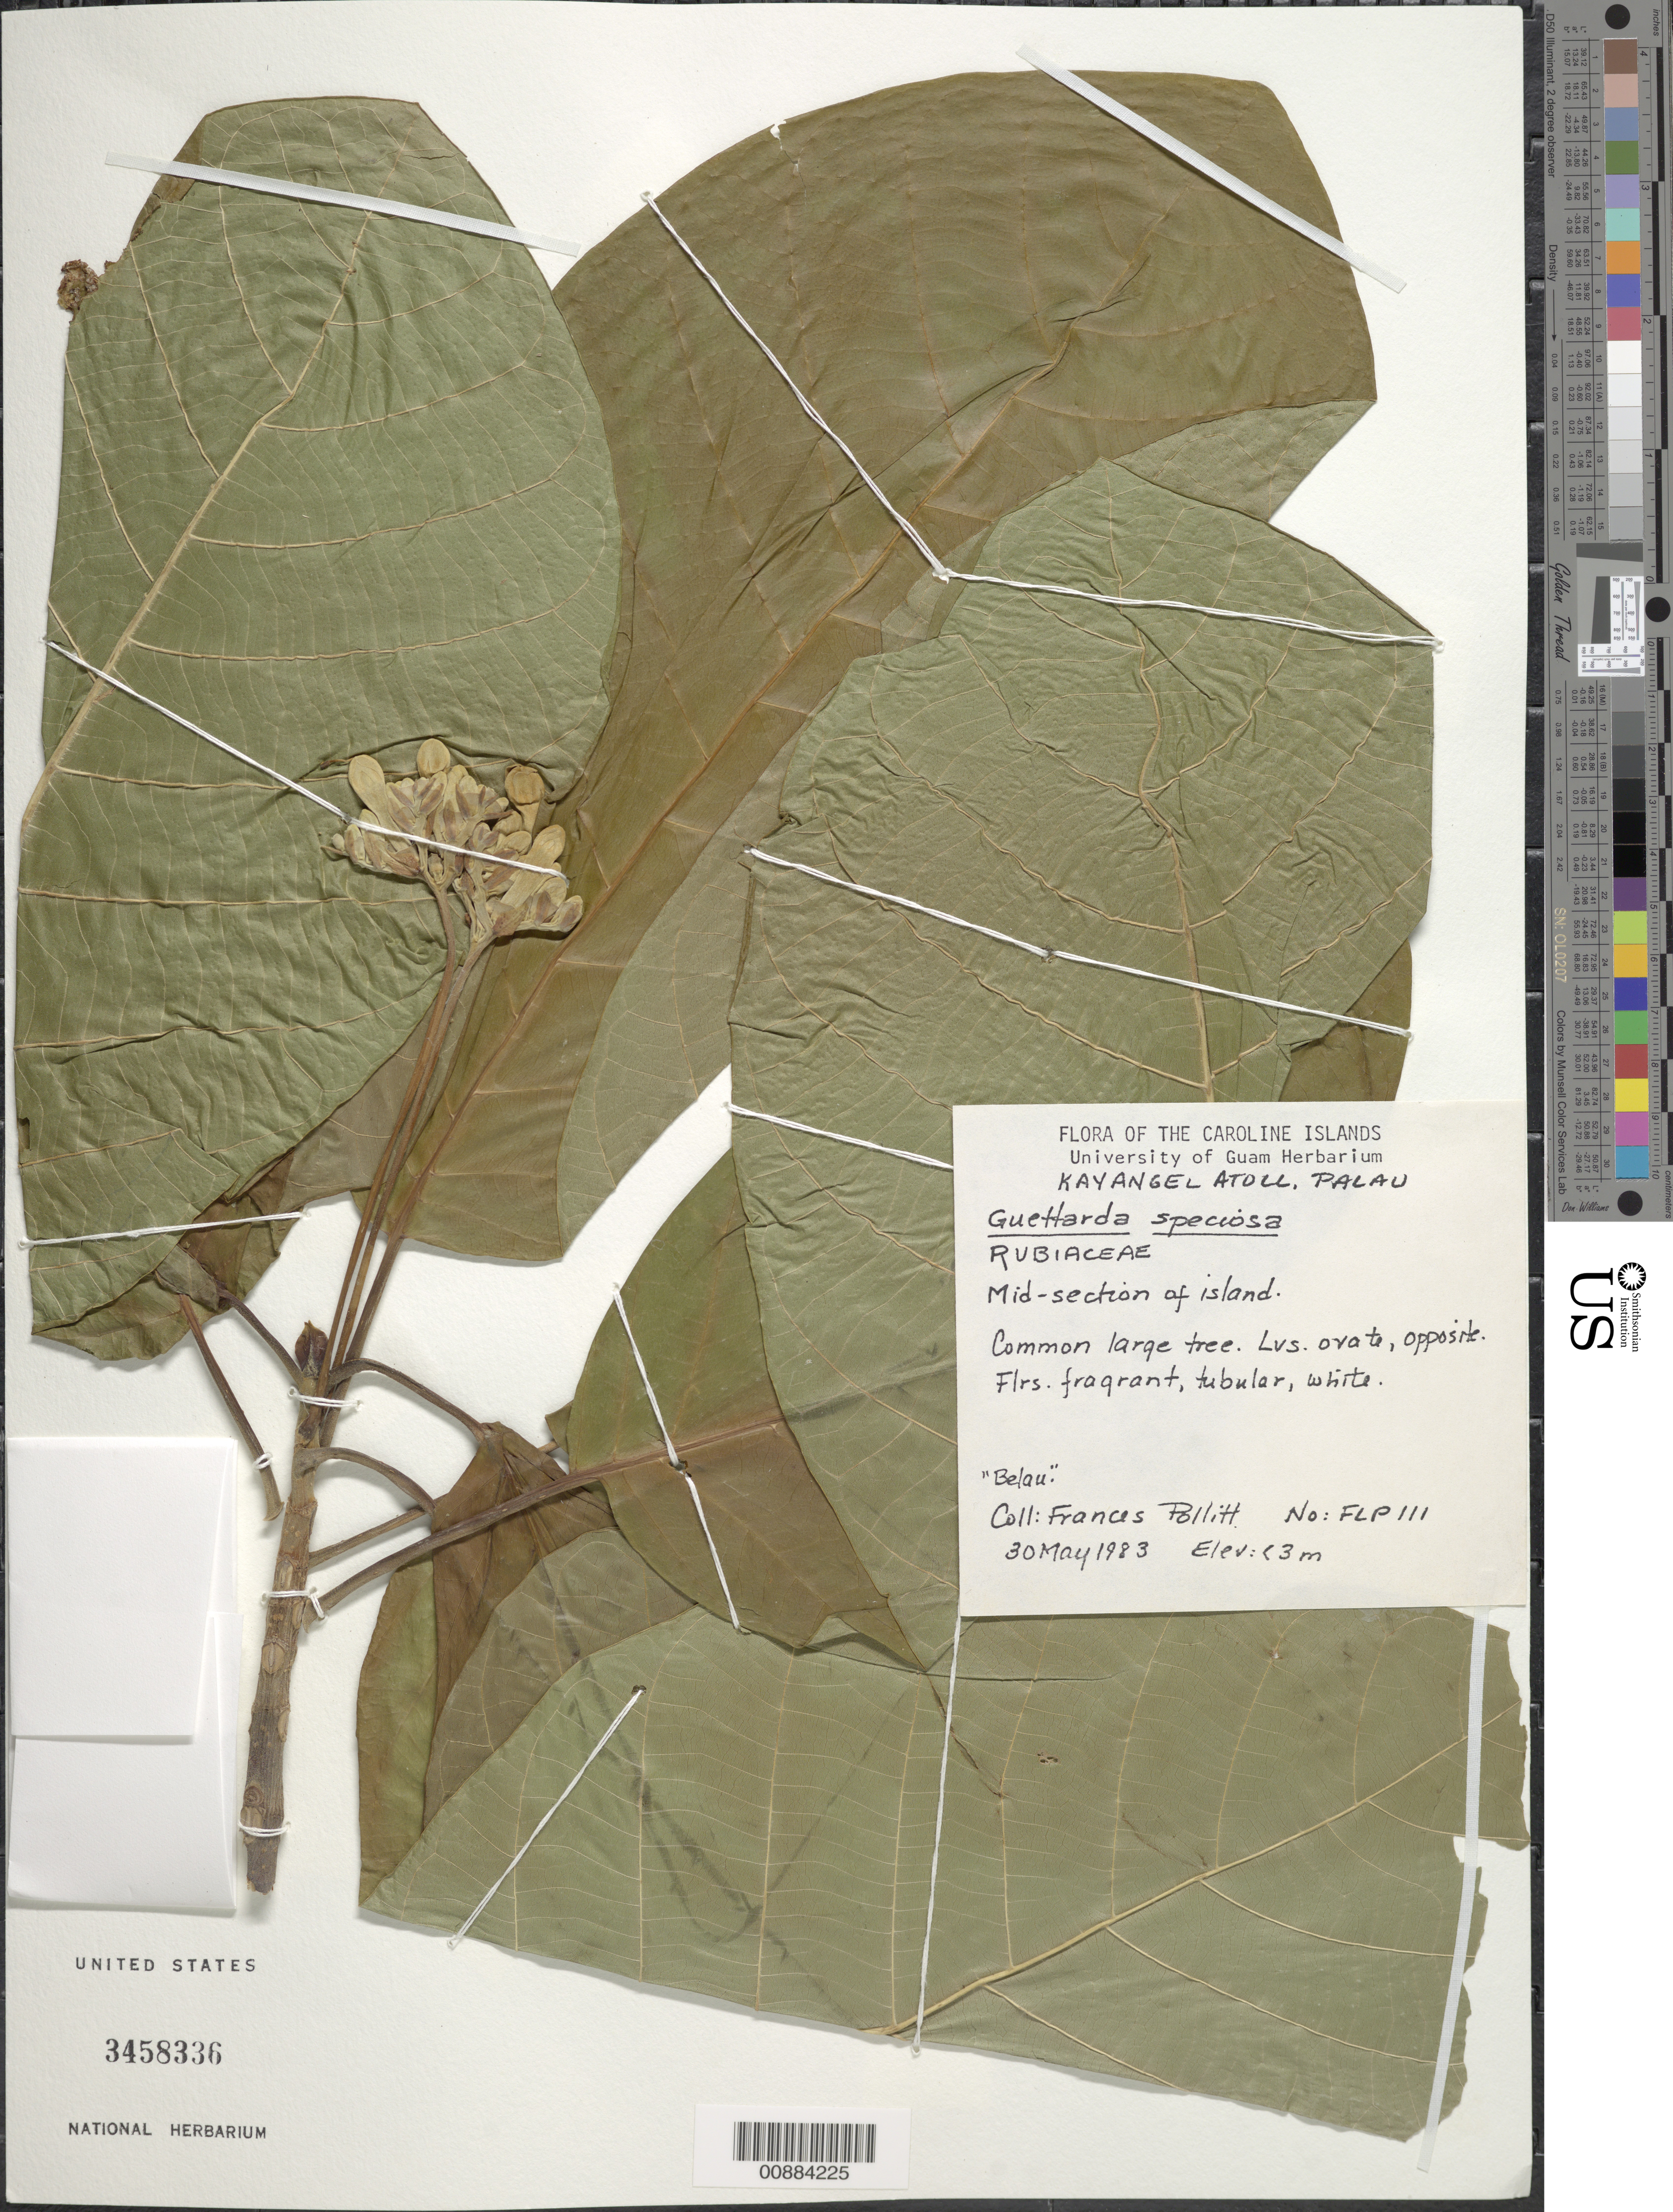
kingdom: Plantae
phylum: Tracheophyta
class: Magnoliopsida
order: Gentianales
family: Rubiaceae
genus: Guettarda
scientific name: Guettarda speciosa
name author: L.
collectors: F. Pollitt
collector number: FLP 111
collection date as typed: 30 May 1983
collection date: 1983-05-30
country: Palau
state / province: Kayangel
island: Ngcheangel [Kayangel] Atoll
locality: Pelau, Kayangel Atoll, mid-section of island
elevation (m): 3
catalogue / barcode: US 3458336